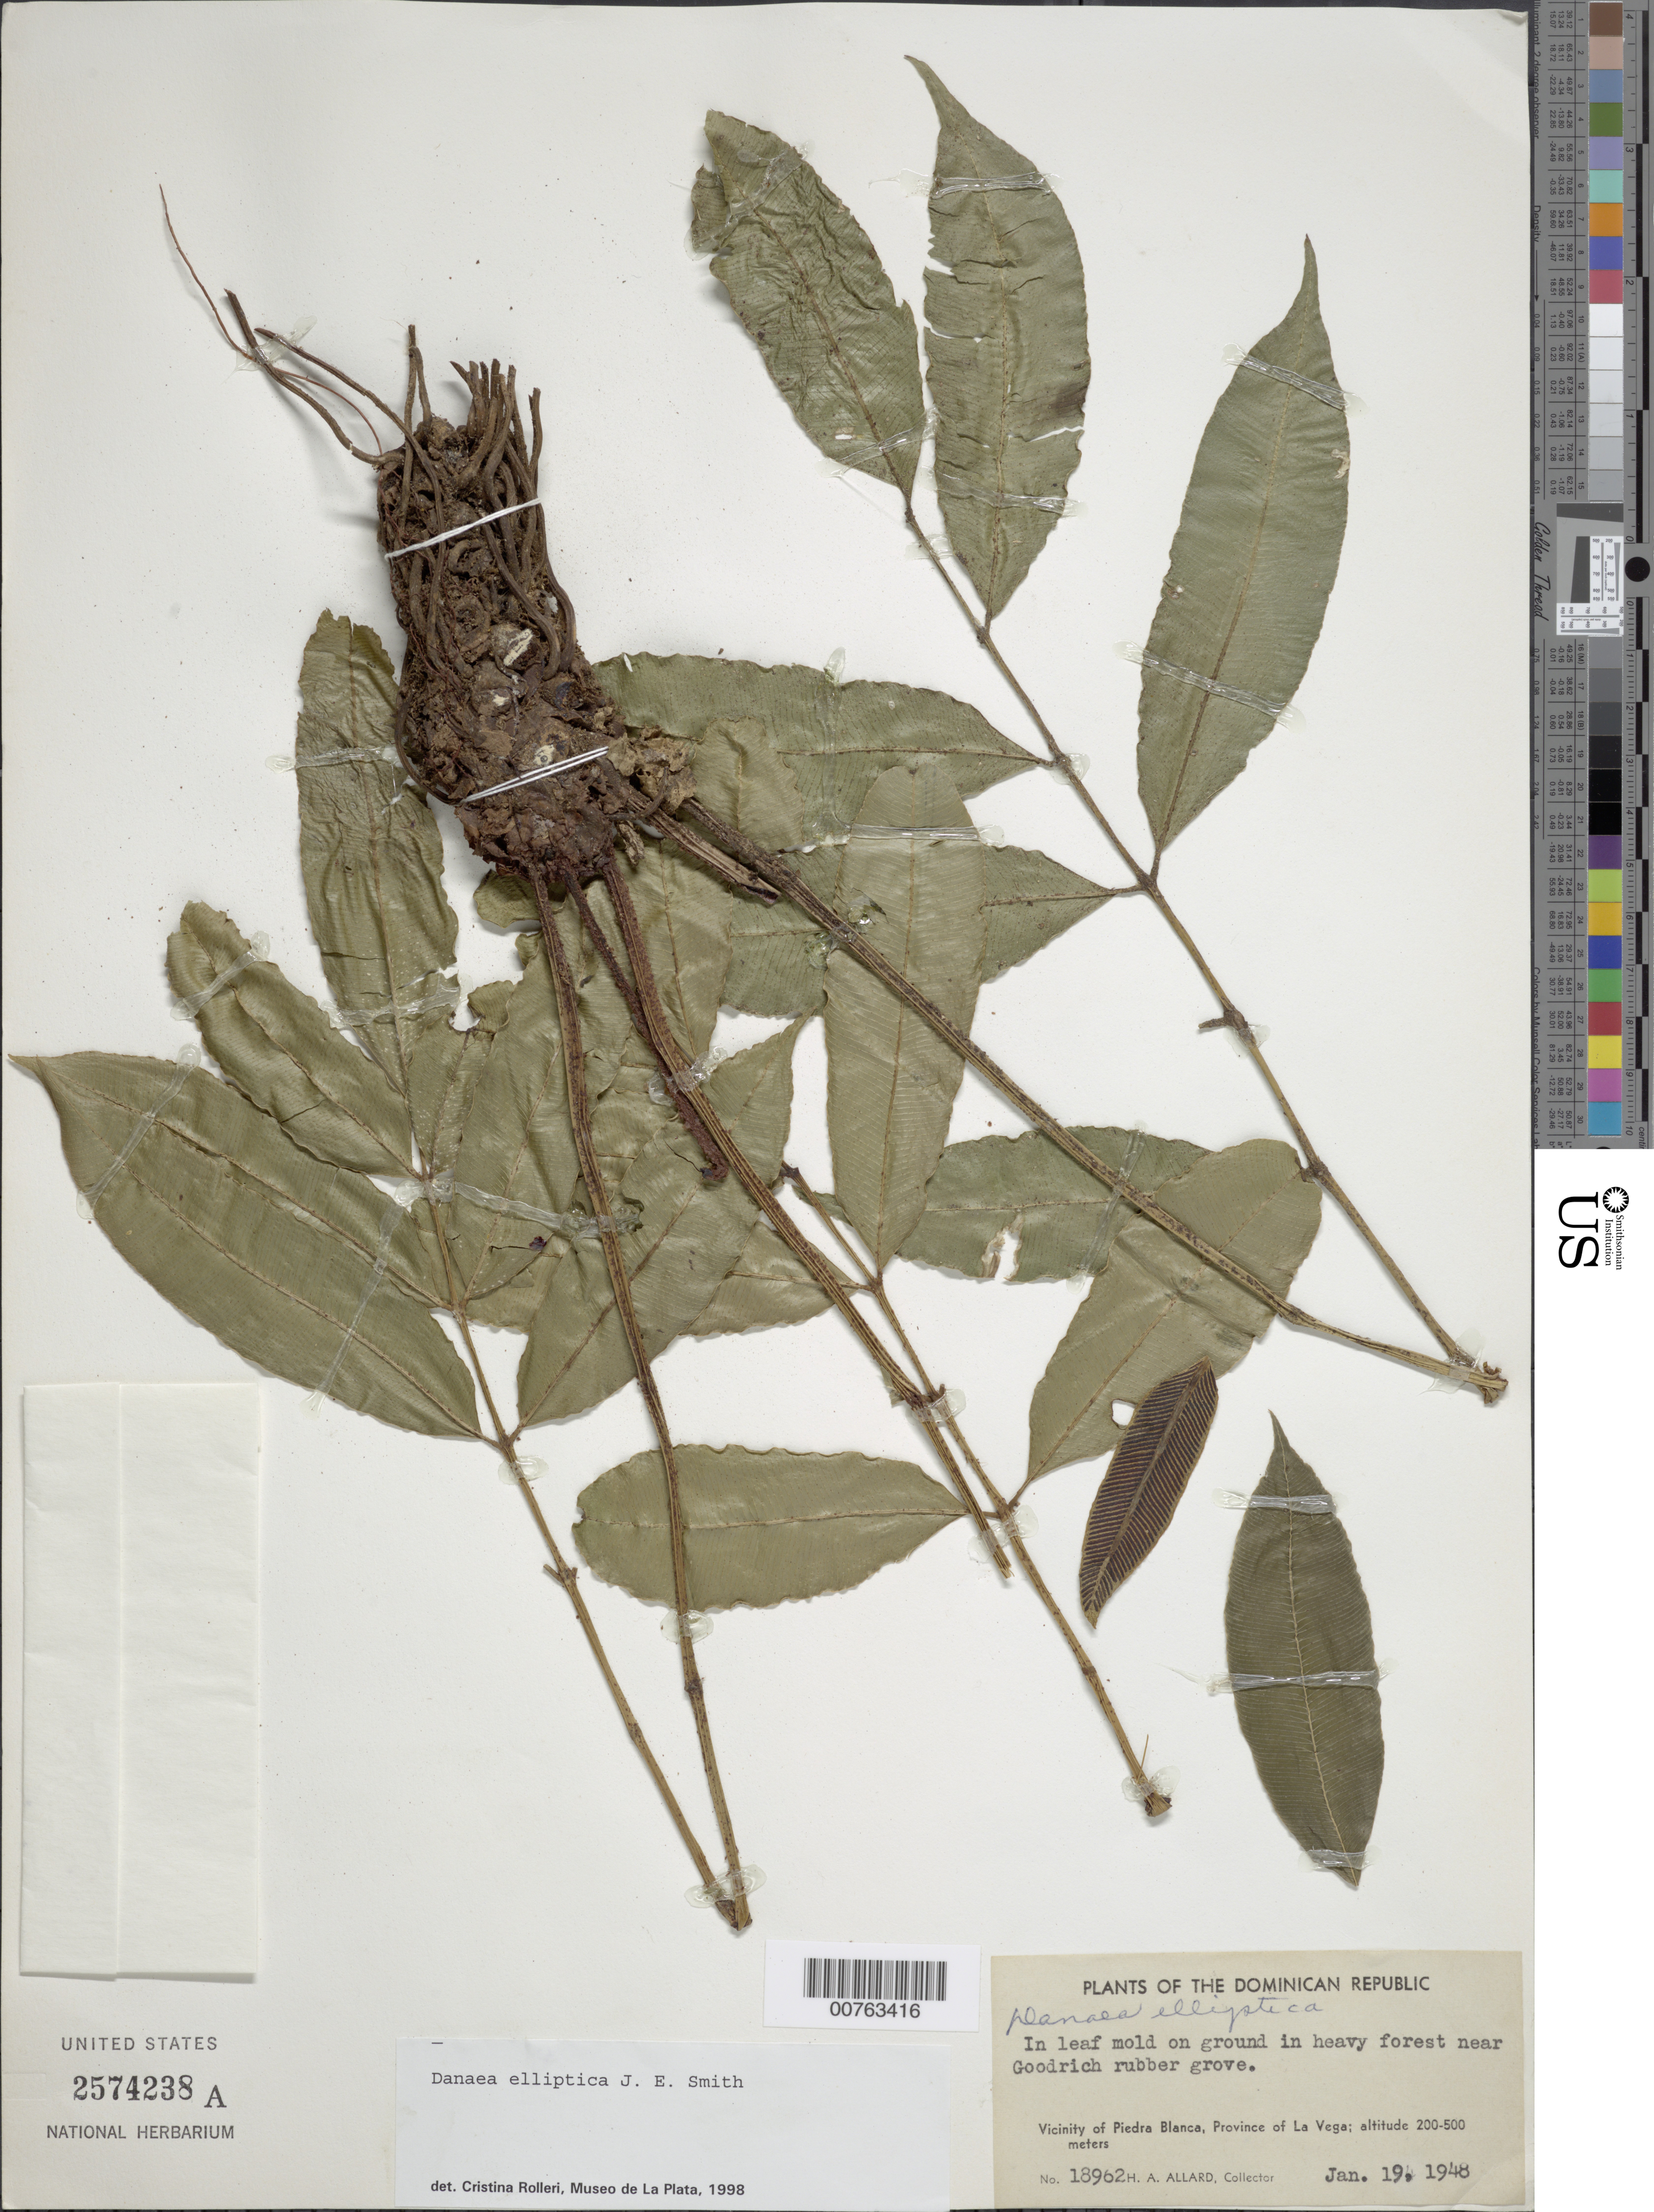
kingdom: Plantae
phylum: Tracheophyta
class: Polypodiopsida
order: Marattiales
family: Marattiaceae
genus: Danaea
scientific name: Danaea elliptica subsp. elliptica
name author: Sm.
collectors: H. A. Allard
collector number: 18962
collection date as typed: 19 Jan 1948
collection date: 1948-01-19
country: Dominican Republic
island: Hispaniola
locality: Vicinity of Piedra Blanca. Province of La Vega. Near Goodrich rubber grove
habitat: In leaf mold on ground in heavy forest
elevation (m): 200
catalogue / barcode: US 2574238A